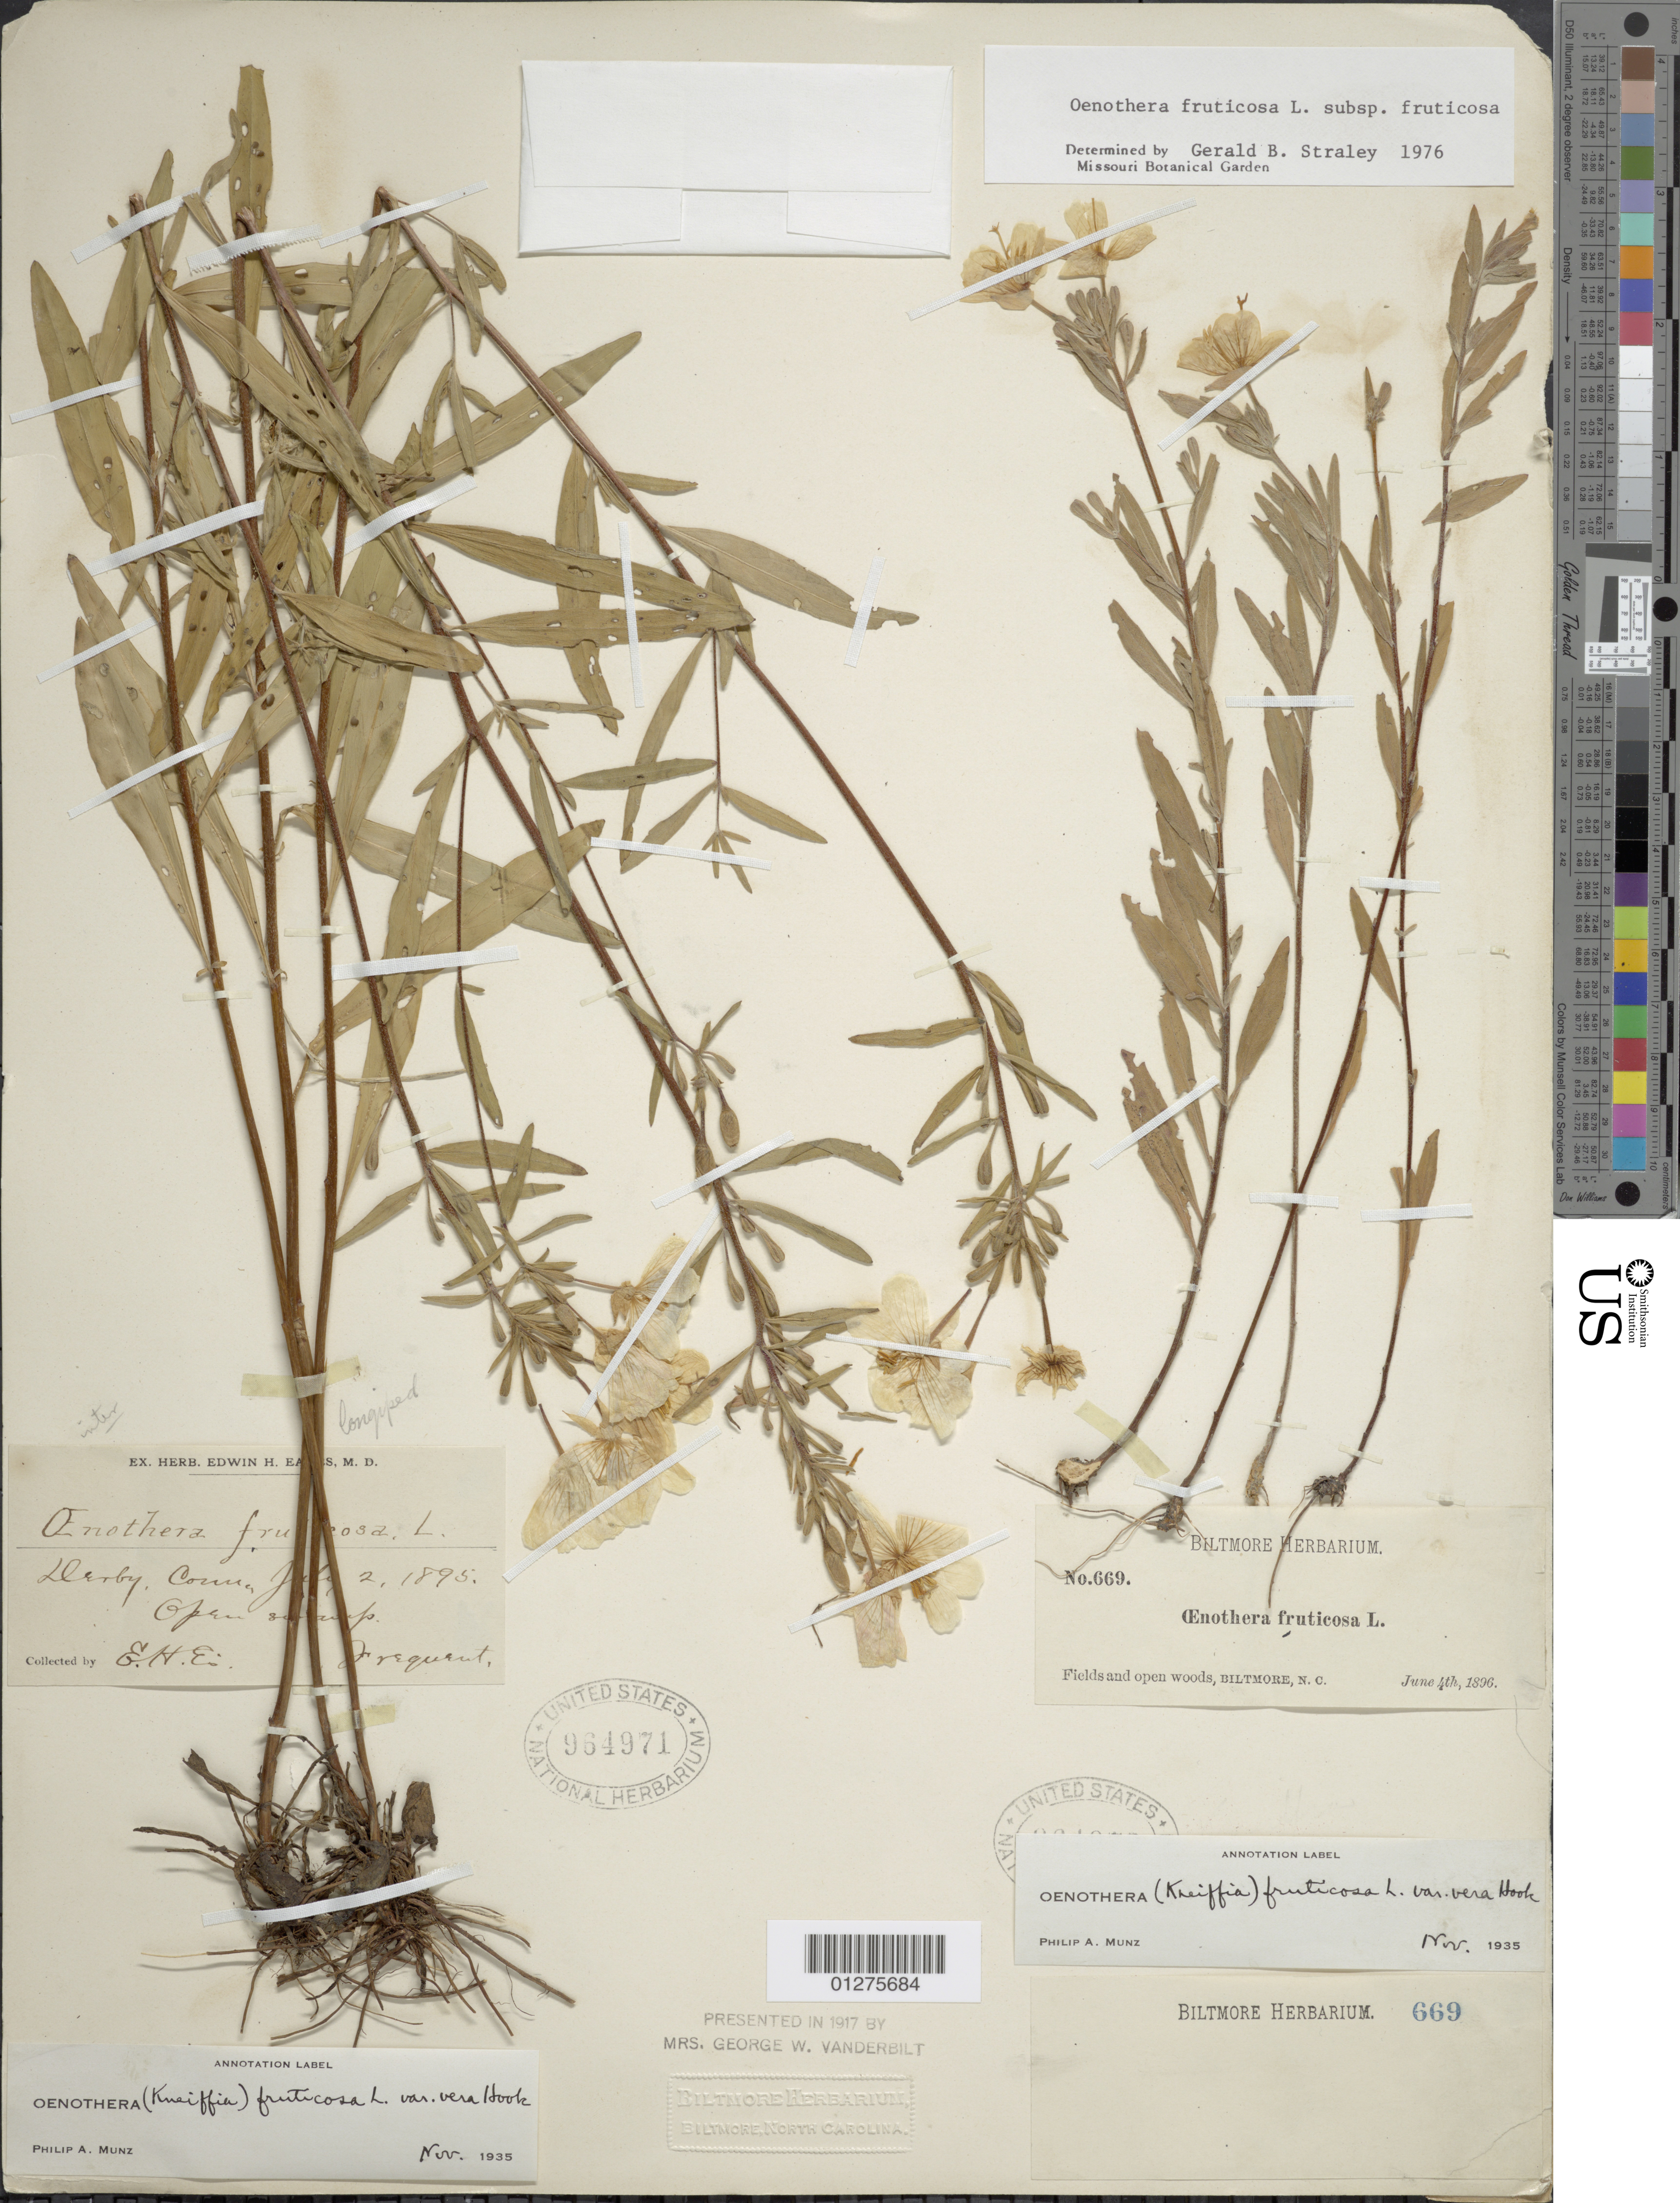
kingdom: Plantae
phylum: Tracheophyta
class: Magnoliopsida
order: Myrtales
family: Onagraceae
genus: Oenothera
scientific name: Oenothera fruticosa subsp. fruticosa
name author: L.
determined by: Straley, G. B.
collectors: ex herb. Biltmore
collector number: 669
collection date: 1896-06-04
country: United States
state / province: North Carolina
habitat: Field and open woods.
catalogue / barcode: US 964972